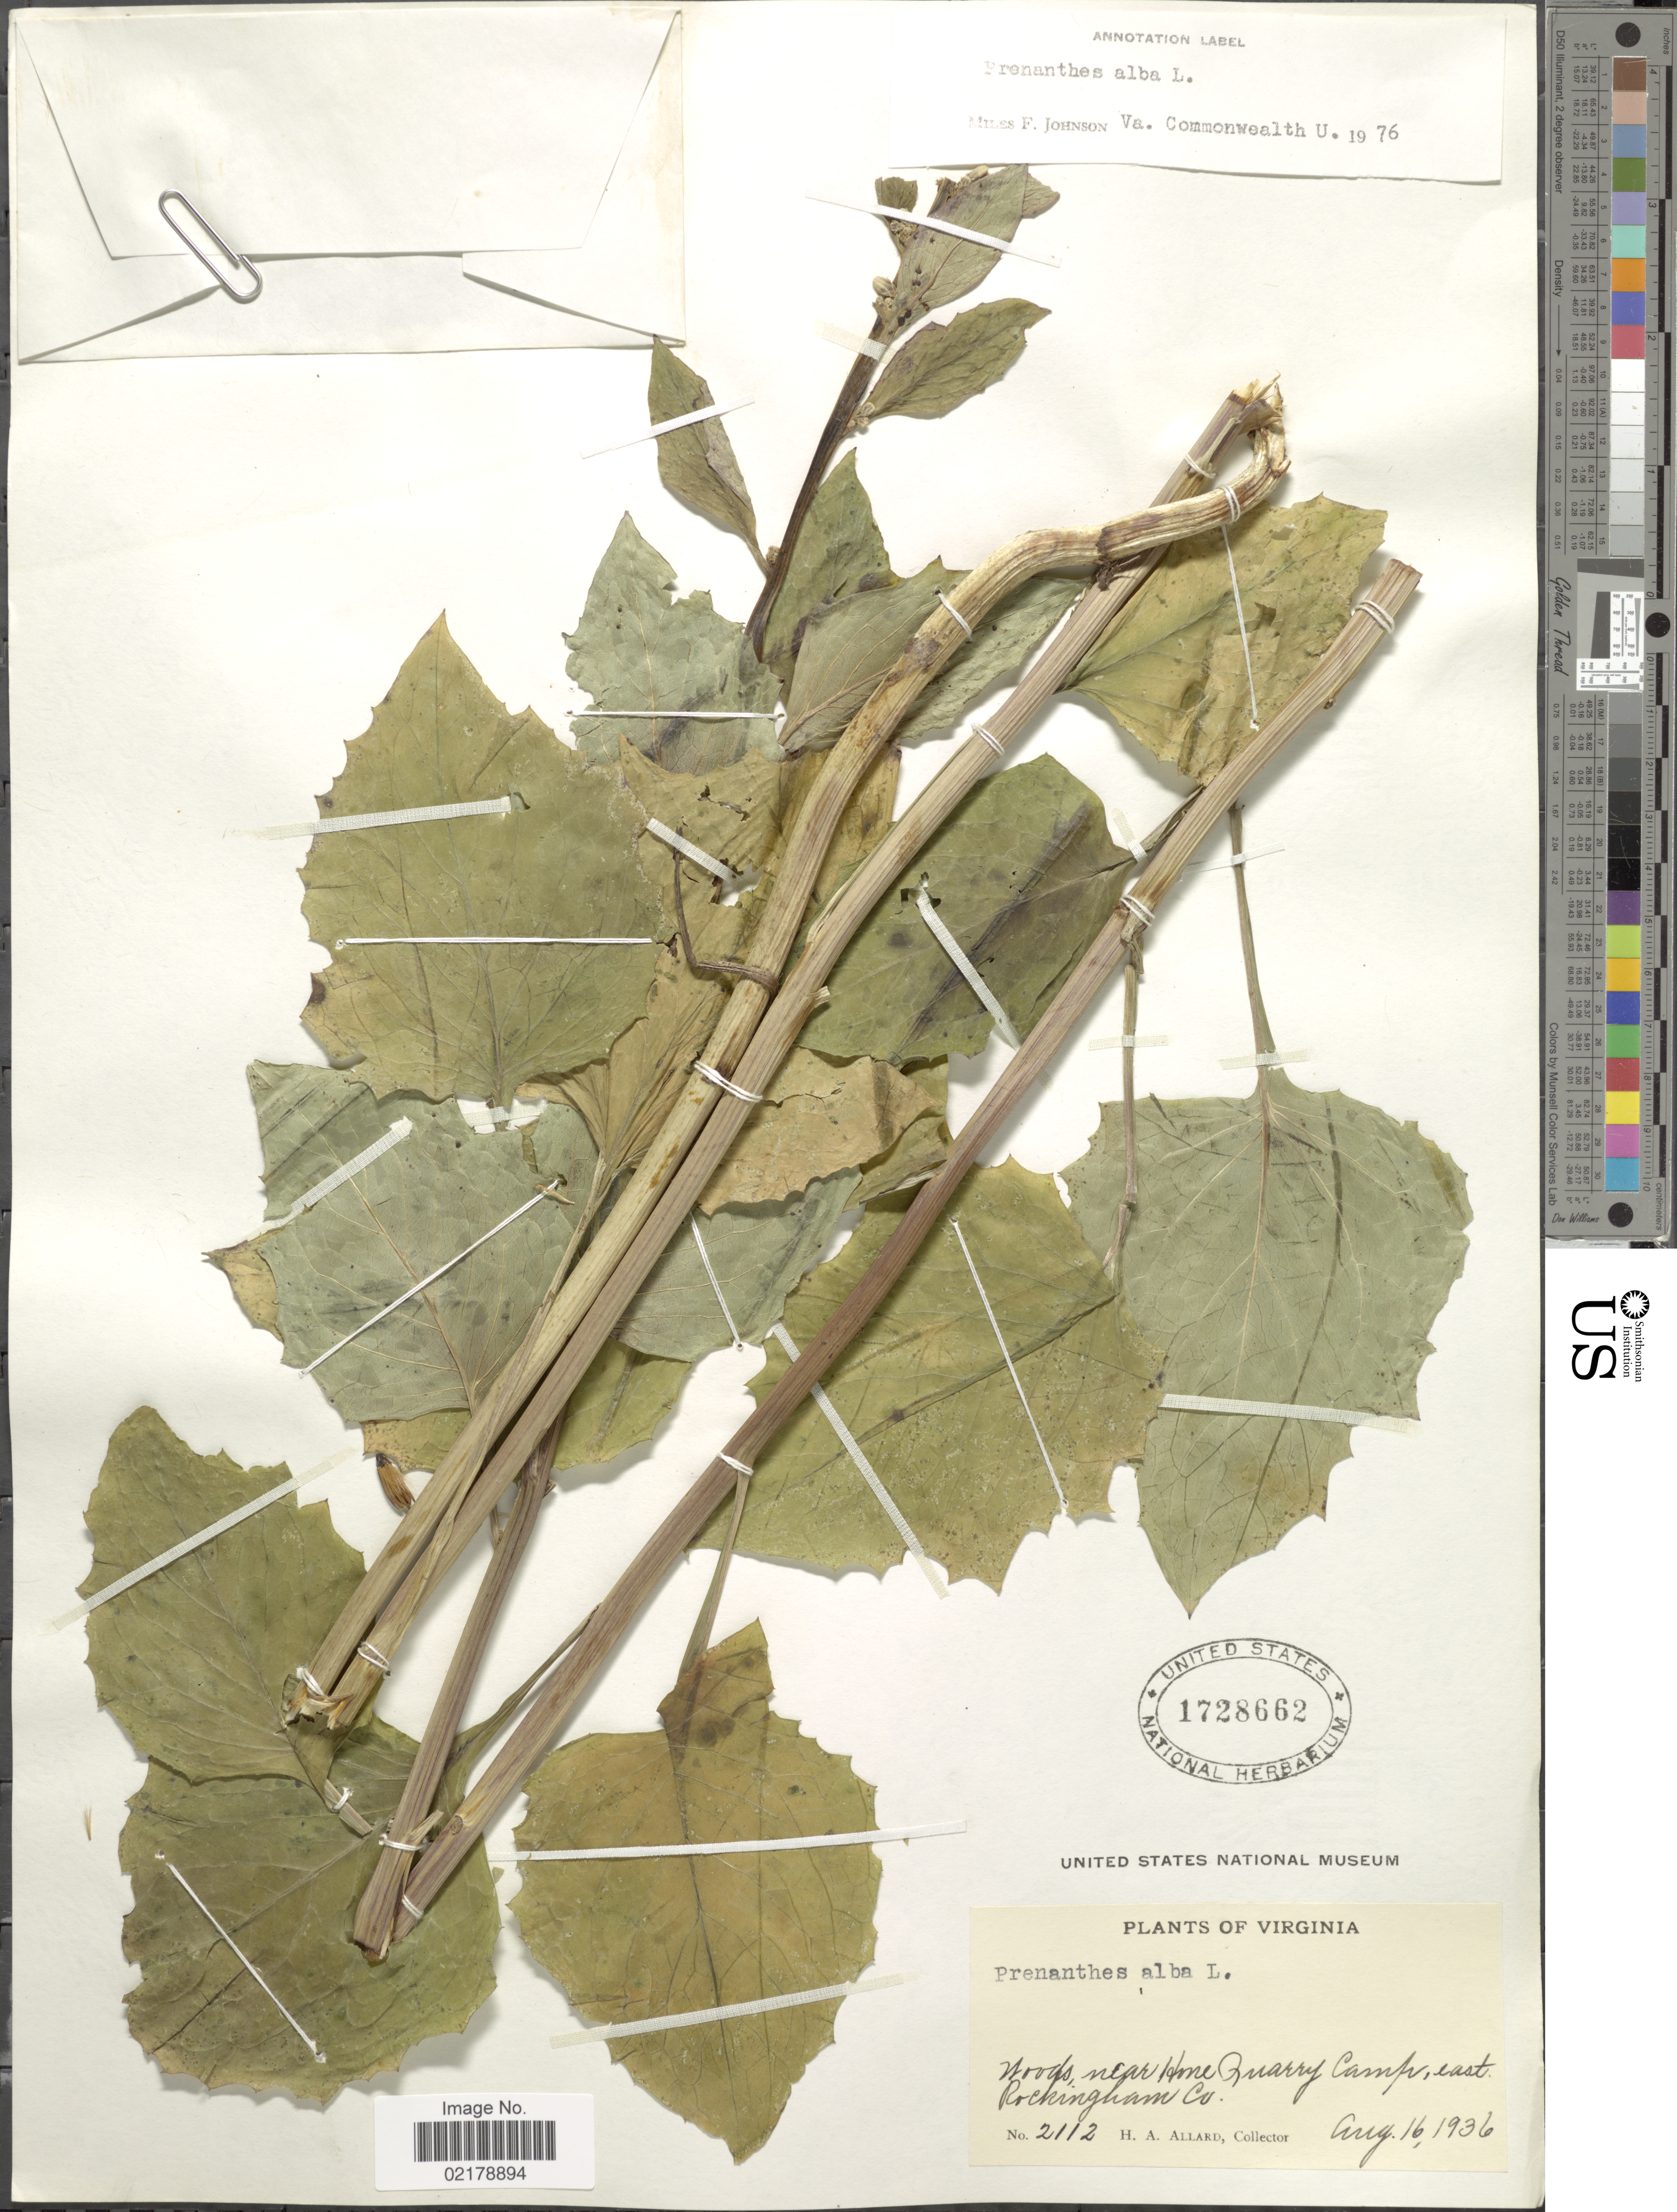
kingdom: Plantae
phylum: Tracheophyta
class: Magnoliopsida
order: Asterales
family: Asteraceae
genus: Nabalus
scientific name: Nabalus albus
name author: (L.) Hook.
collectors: H. A. Allard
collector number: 2112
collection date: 1936-08-16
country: United States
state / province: Virginia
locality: Woods, near Hone Quarry Camp, east Rockingham Co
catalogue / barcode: US 1728662